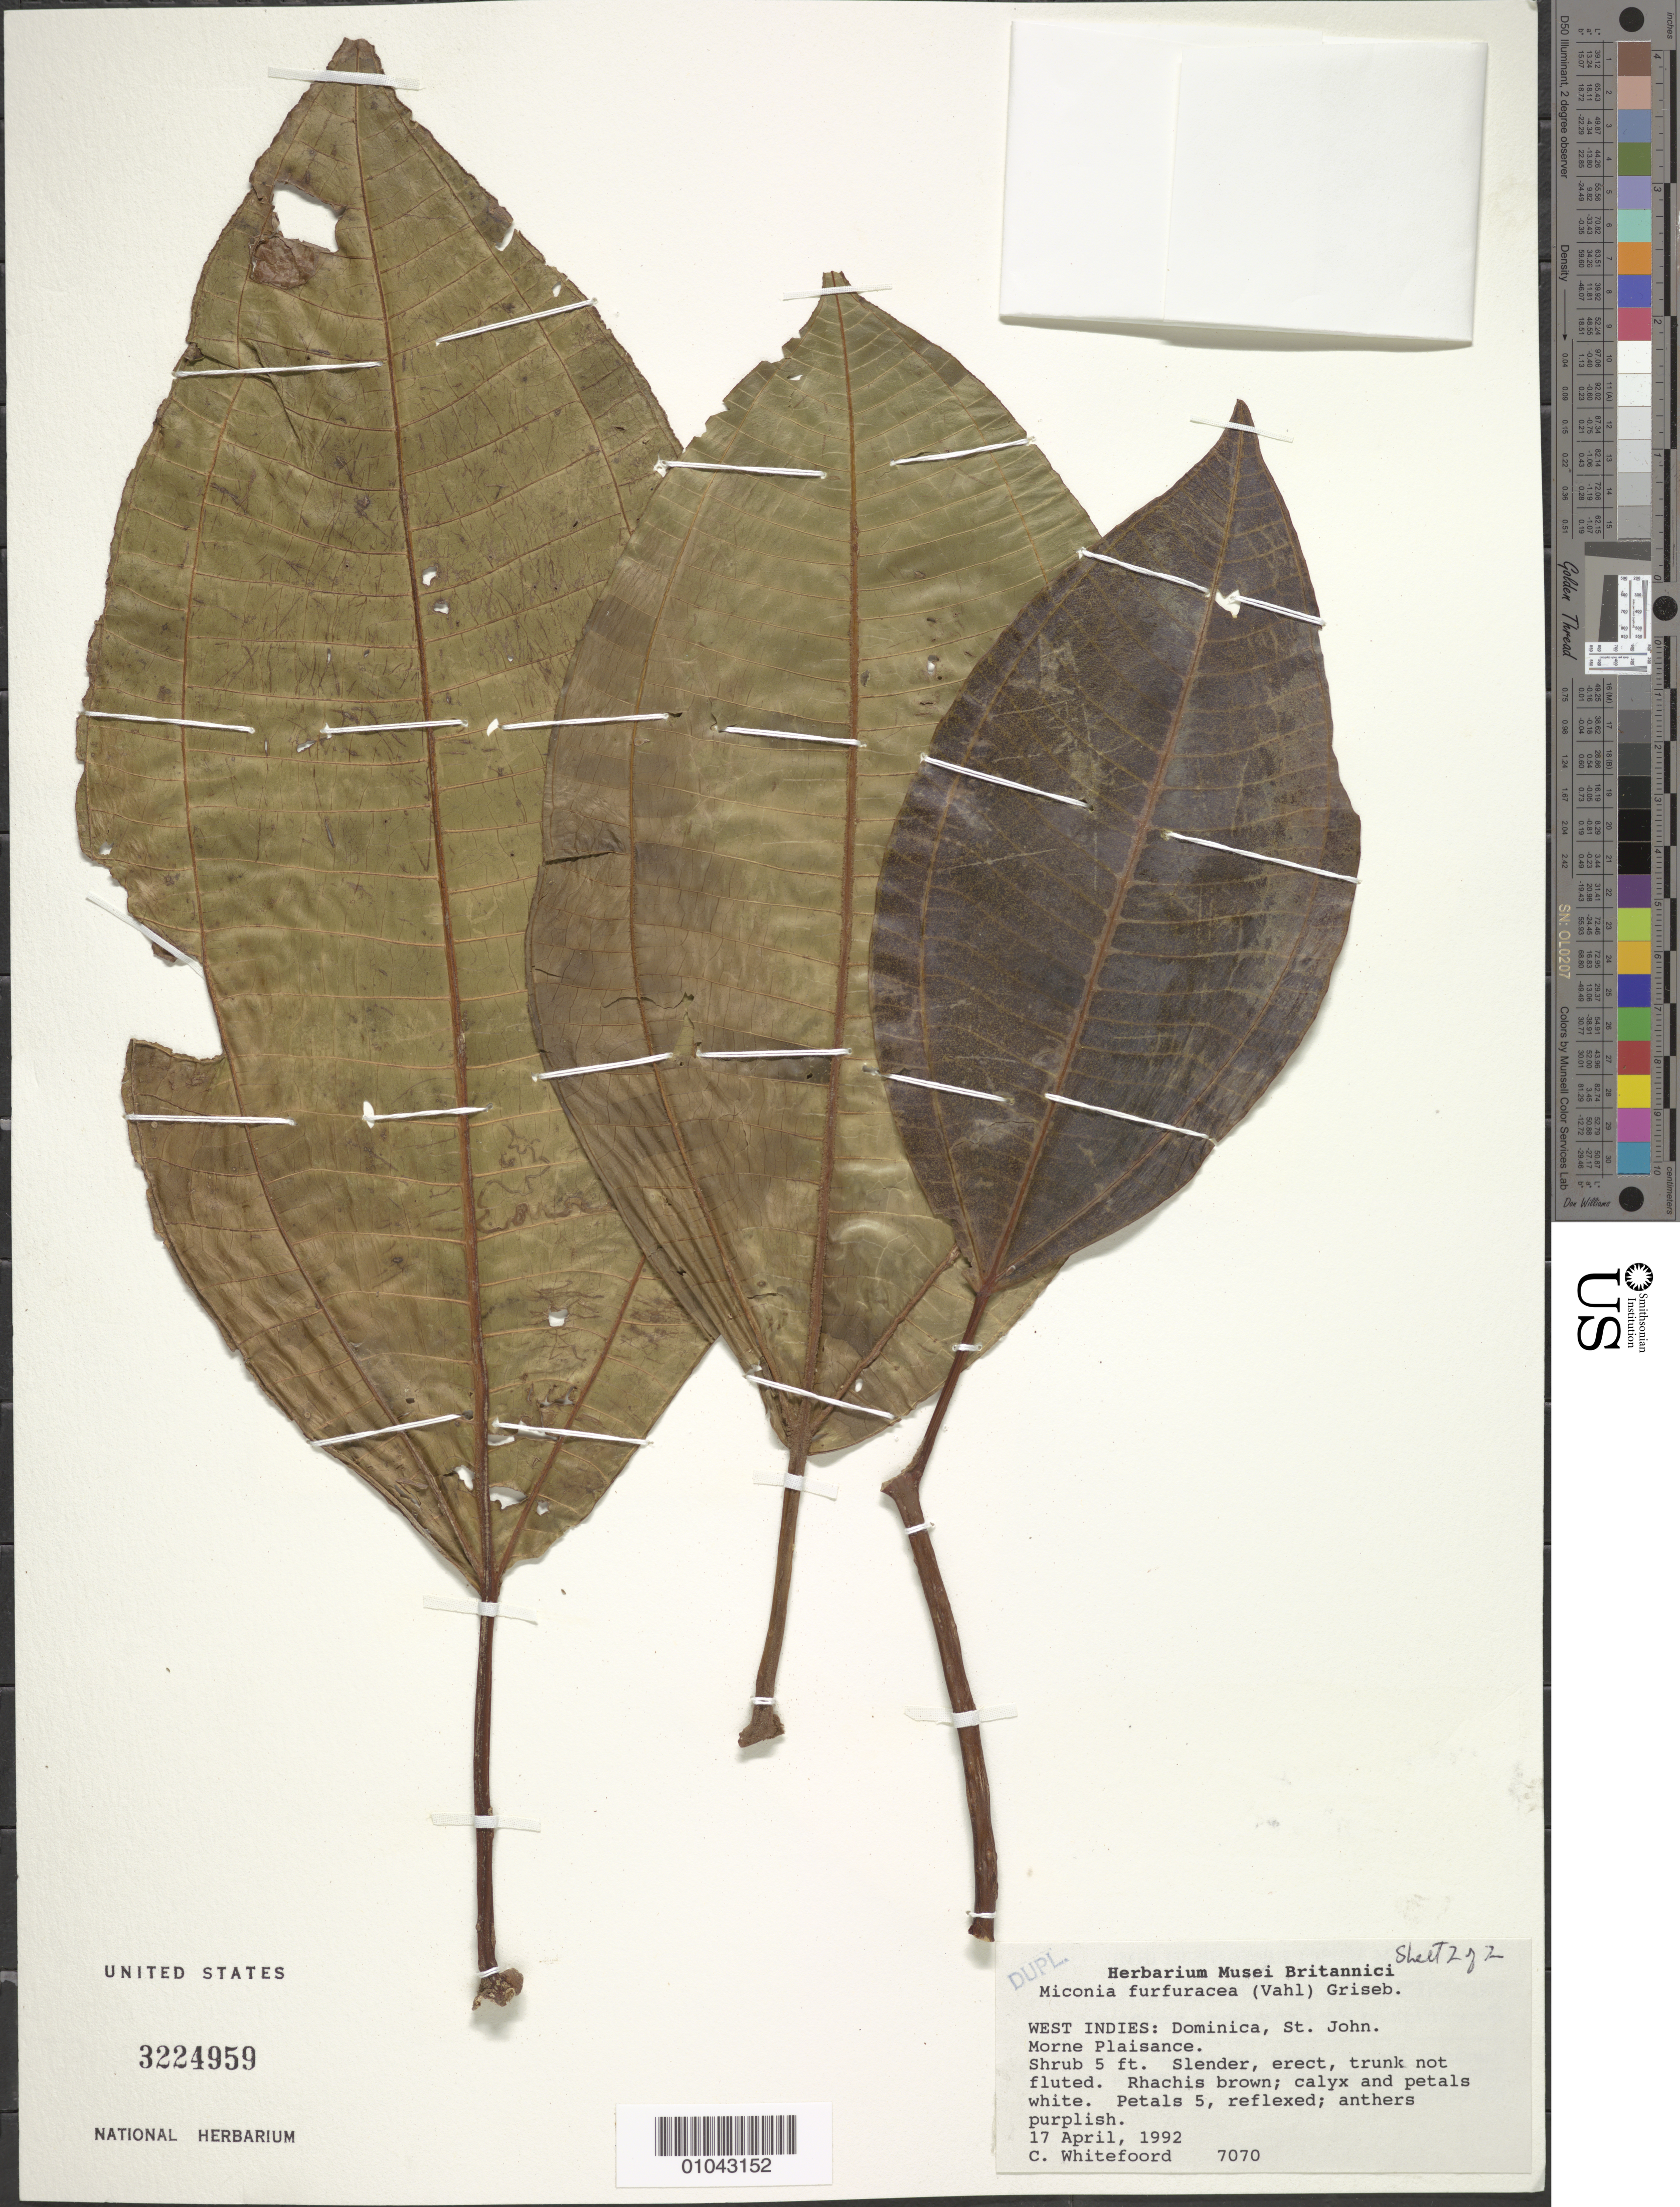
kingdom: Plantae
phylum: Tracheophyta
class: Magnoliopsida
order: Myrtales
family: Melastomataceae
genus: Miconia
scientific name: Miconia furfuracea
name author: (Vahl) Griseb.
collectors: C. Whitefoord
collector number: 7070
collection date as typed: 17 Apr 1992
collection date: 1992-04-17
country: Dominica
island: Dominica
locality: Morne Plaisance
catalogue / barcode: US 3224959